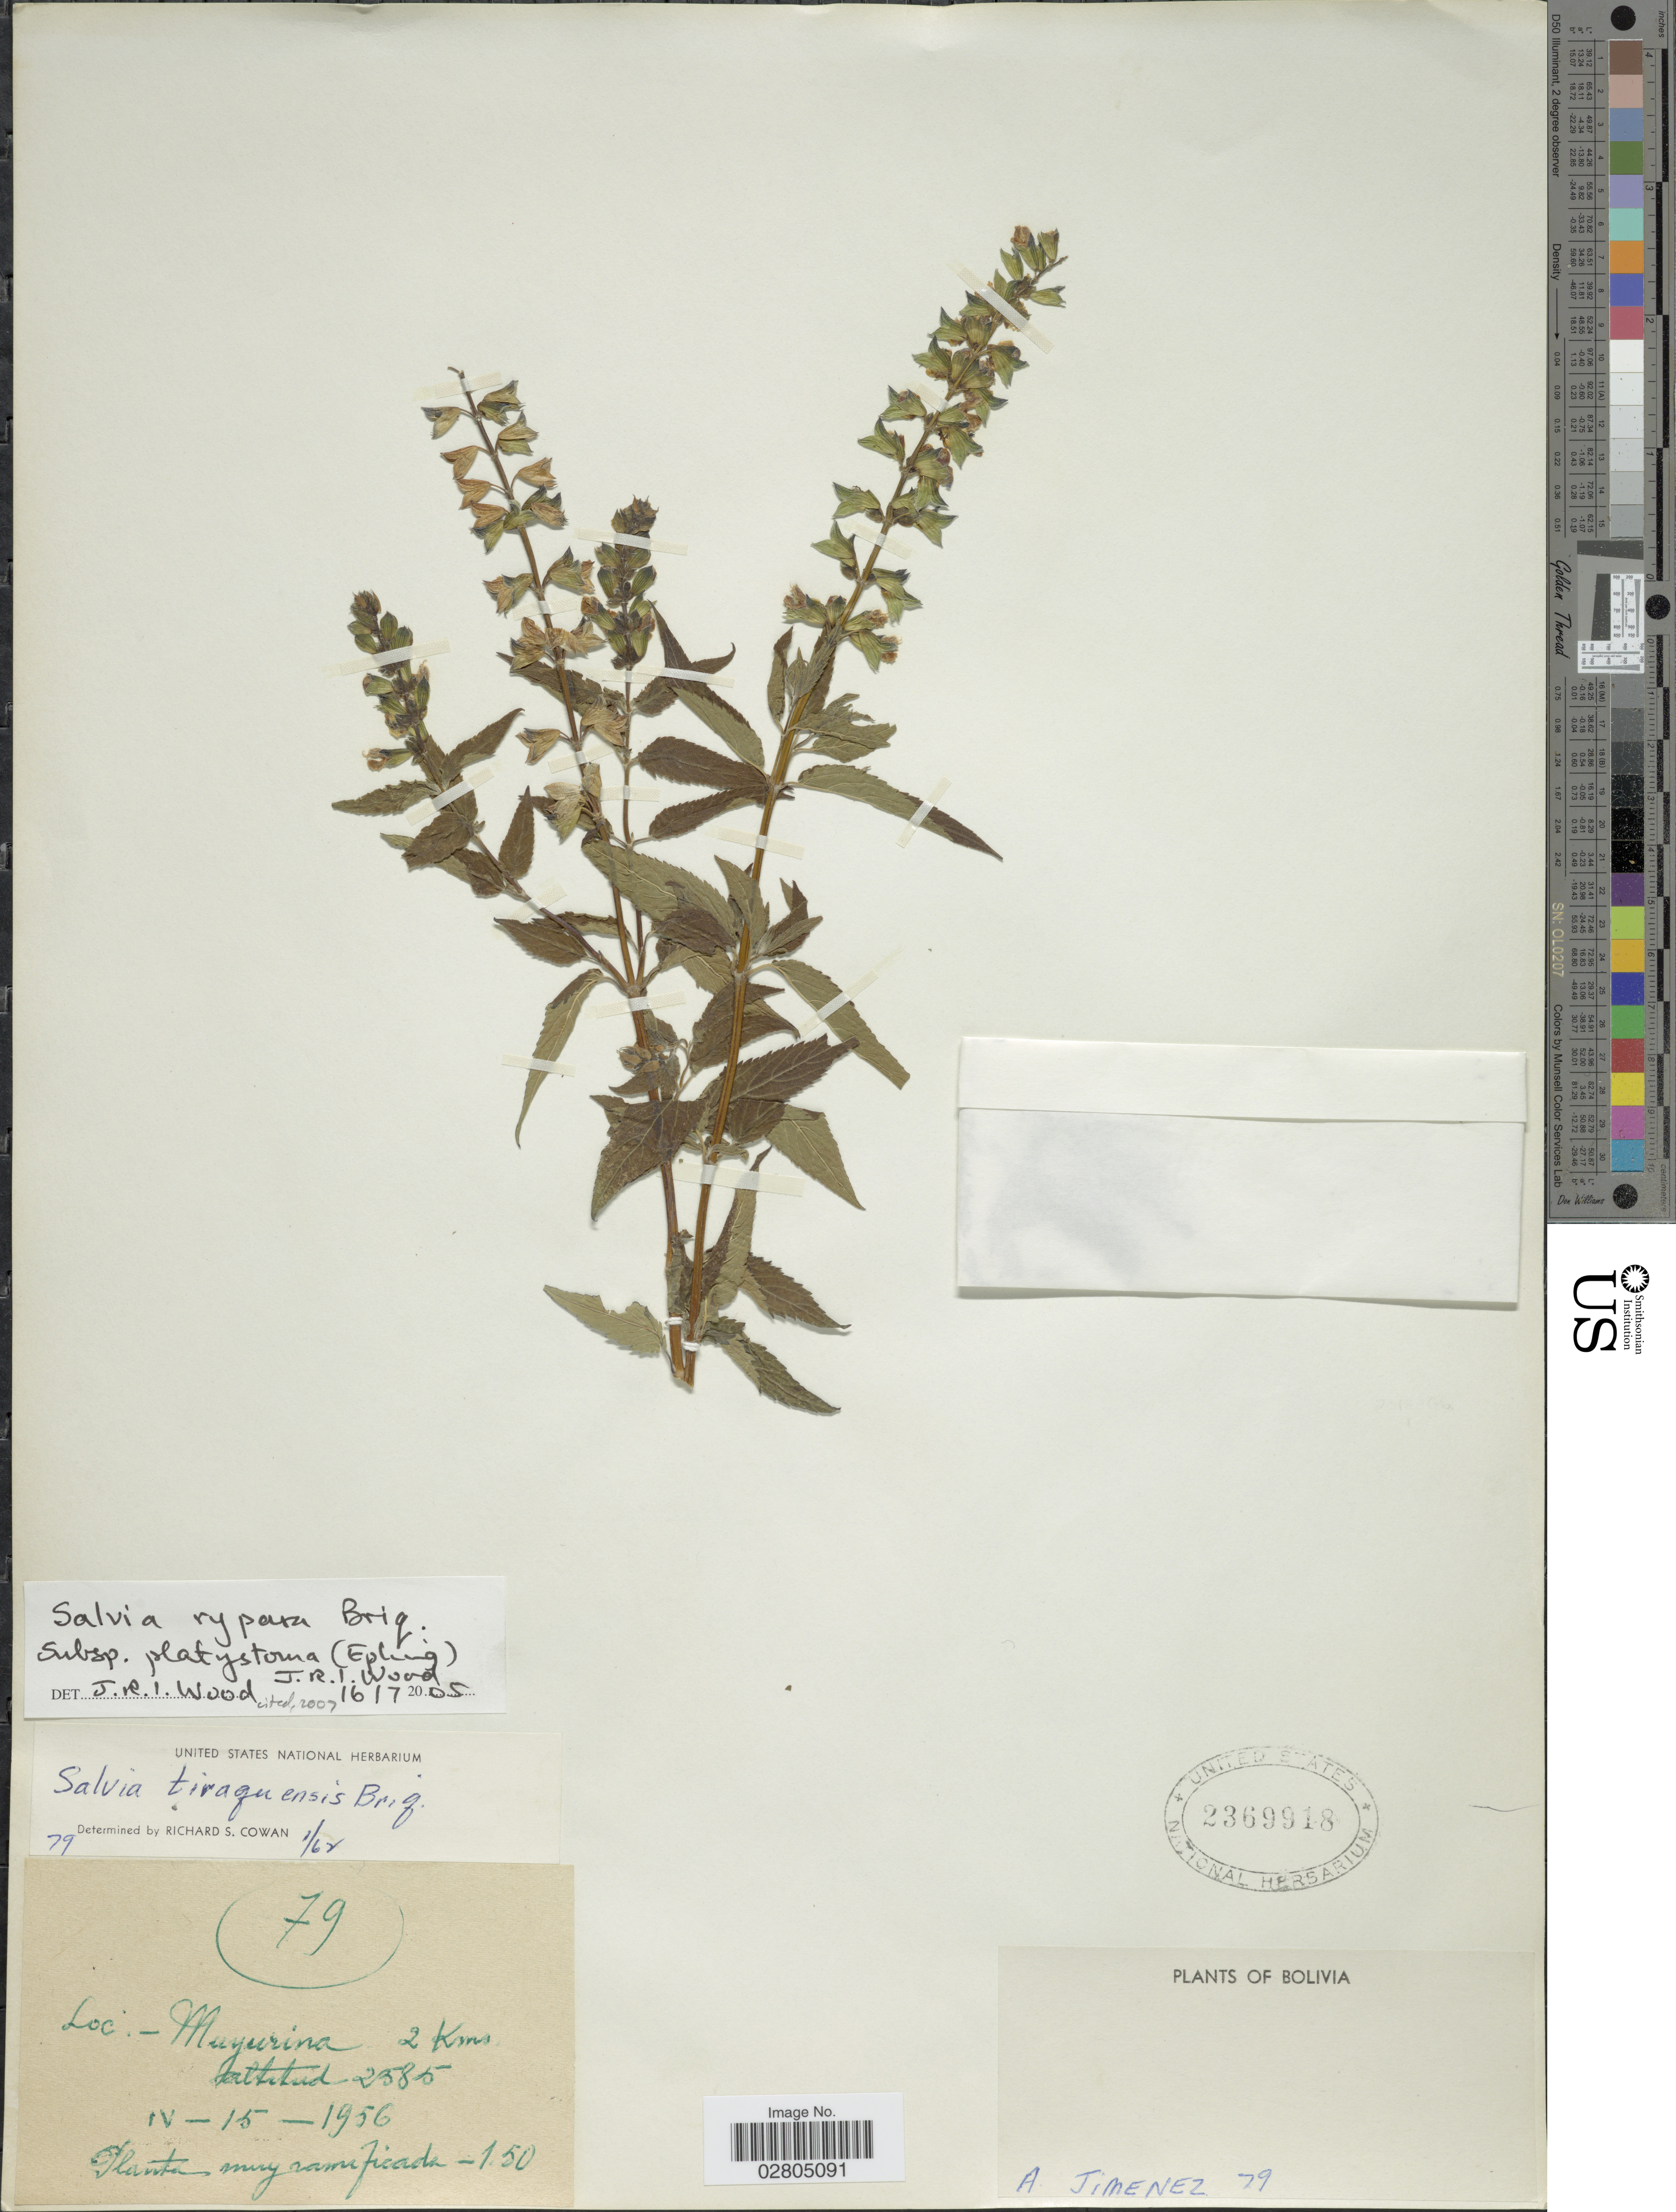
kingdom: Plantae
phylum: Tracheophyta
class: Magnoliopsida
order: Lamiales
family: Lamiaceae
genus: Salvia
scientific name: Salvia rypara subsp. platystoma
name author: (Epling) J.R.I. Wood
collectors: A. Jimenez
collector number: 79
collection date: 1956-04-15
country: Bolivia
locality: Muyurina 2 Kms.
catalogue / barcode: US 2369918